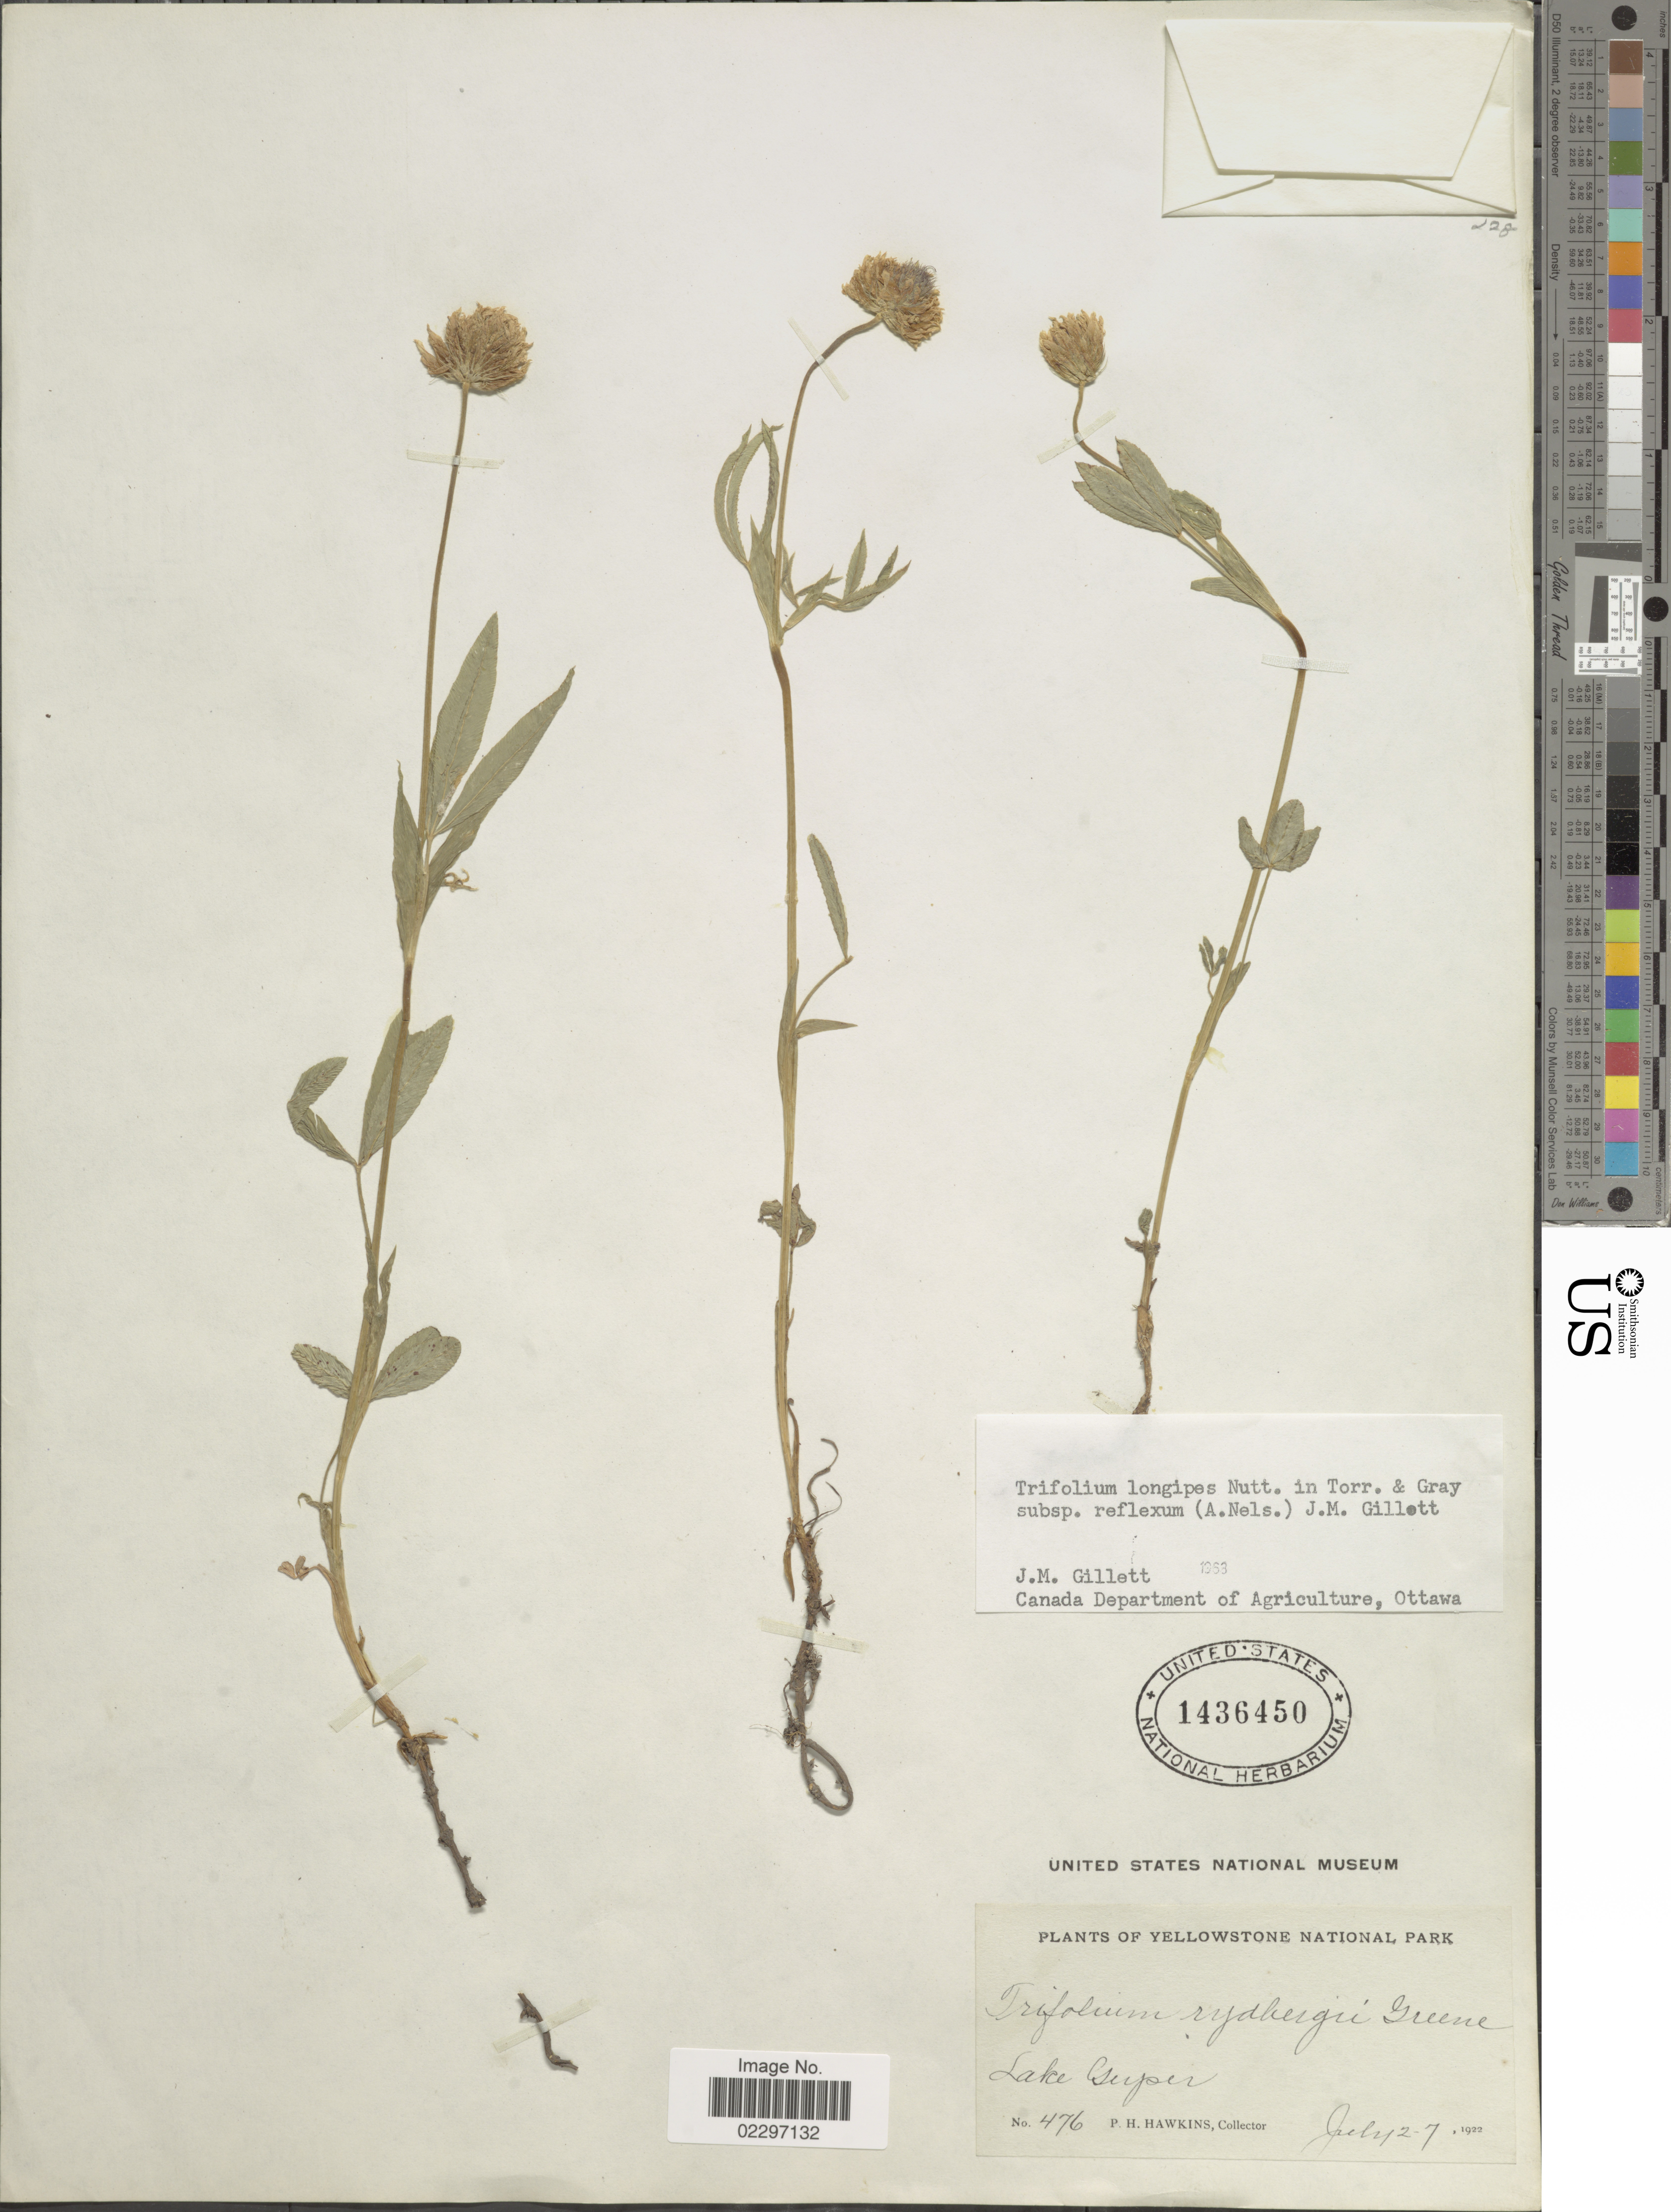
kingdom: Plantae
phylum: Tracheophyta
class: Magnoliopsida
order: Fabales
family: Fabaceae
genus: Trifolium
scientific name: Trifolium longipes subsp. reflexum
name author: (A. Nelson) J.M. Gillet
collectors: P. Hawkins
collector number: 476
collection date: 1922-07-02/1922-07-07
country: United States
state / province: Wyoming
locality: Yellowstone National Park. Lake Geyser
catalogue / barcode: US 1436450